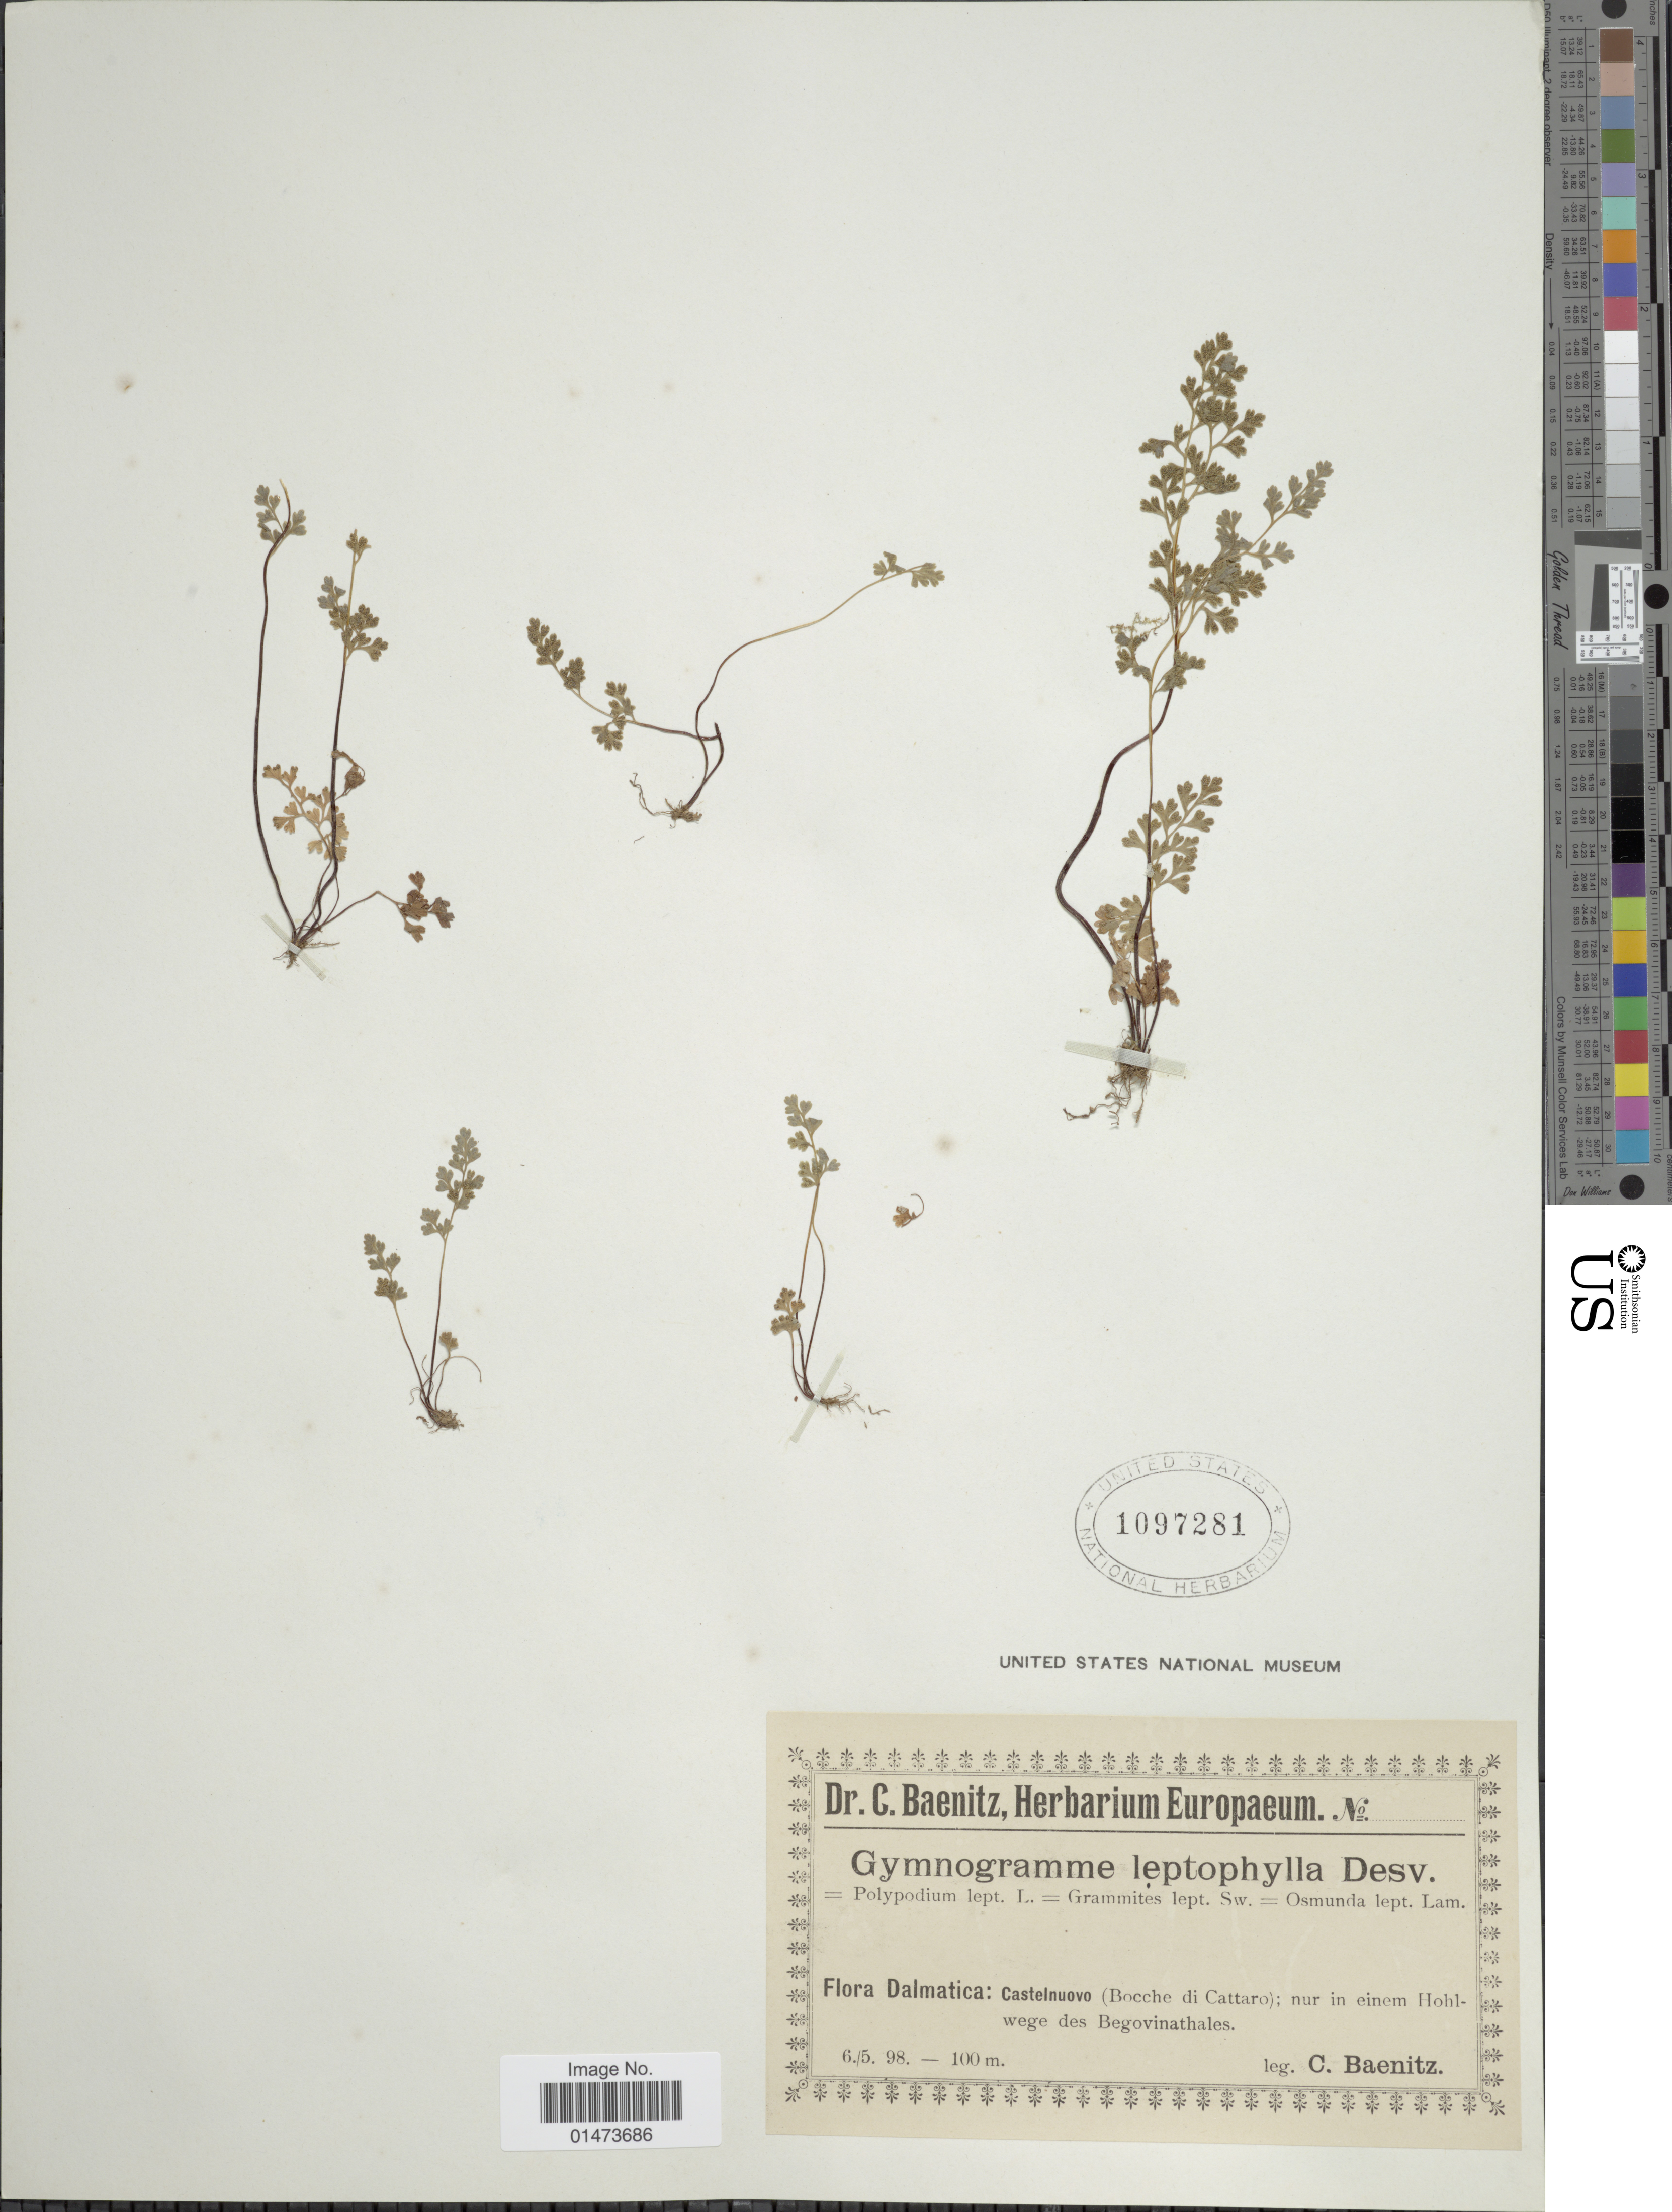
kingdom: Plantae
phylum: Tracheophyta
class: Polypodiopsida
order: Polypodiales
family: Pteridaceae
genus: Anogramma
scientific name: Anogramma leptophylla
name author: (L.) Link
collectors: C. G. Baenitz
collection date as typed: Transcribed d/m/y: 6/5/98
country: Montenegro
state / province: Herceg-Novi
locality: Dalmatica: Castelnuovo Bay of Kotor, (Bocche di Cattaro); nur in einem Hohlwege des Begovinathales.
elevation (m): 100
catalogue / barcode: US 1097281